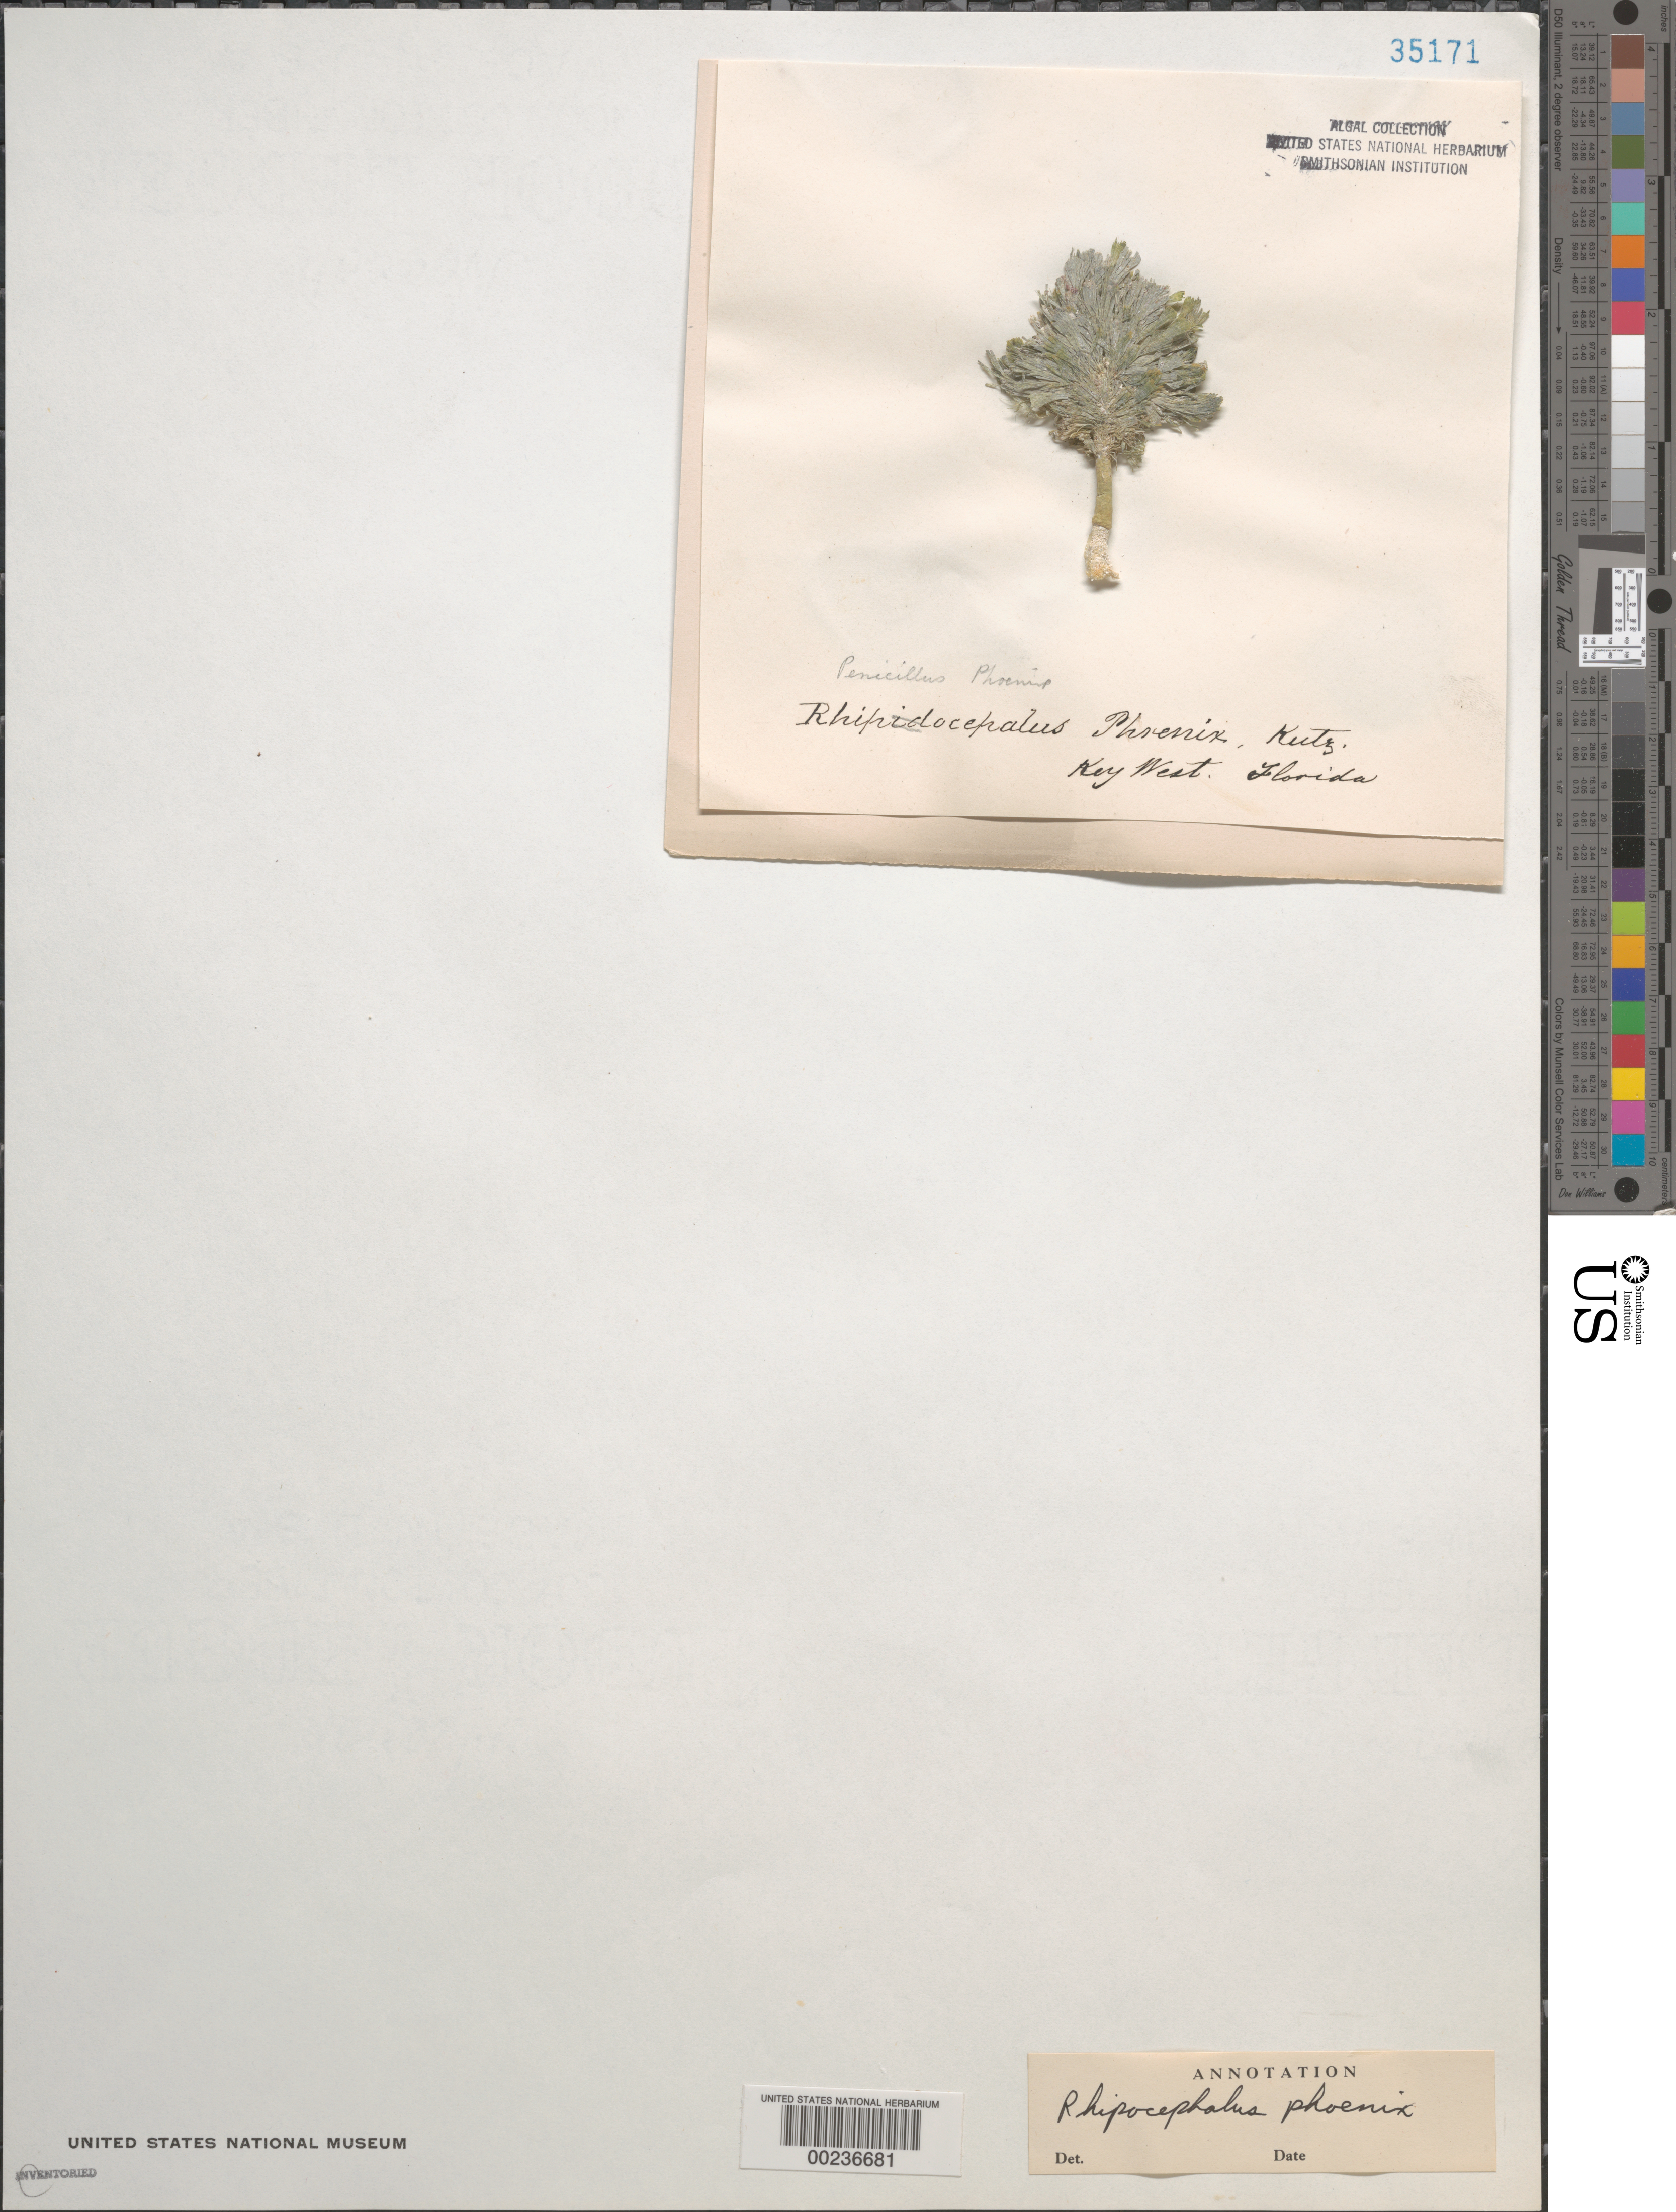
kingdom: Plantae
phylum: Chlorophyta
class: Ulvophyceae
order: Bryopsidales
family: Udoteaceae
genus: Rhipocephalus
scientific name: Rhipocephalus phoenix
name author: (J. Ellis & Sol.) Kütz.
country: United States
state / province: Florida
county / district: Monroe County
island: Key West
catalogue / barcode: US 35171